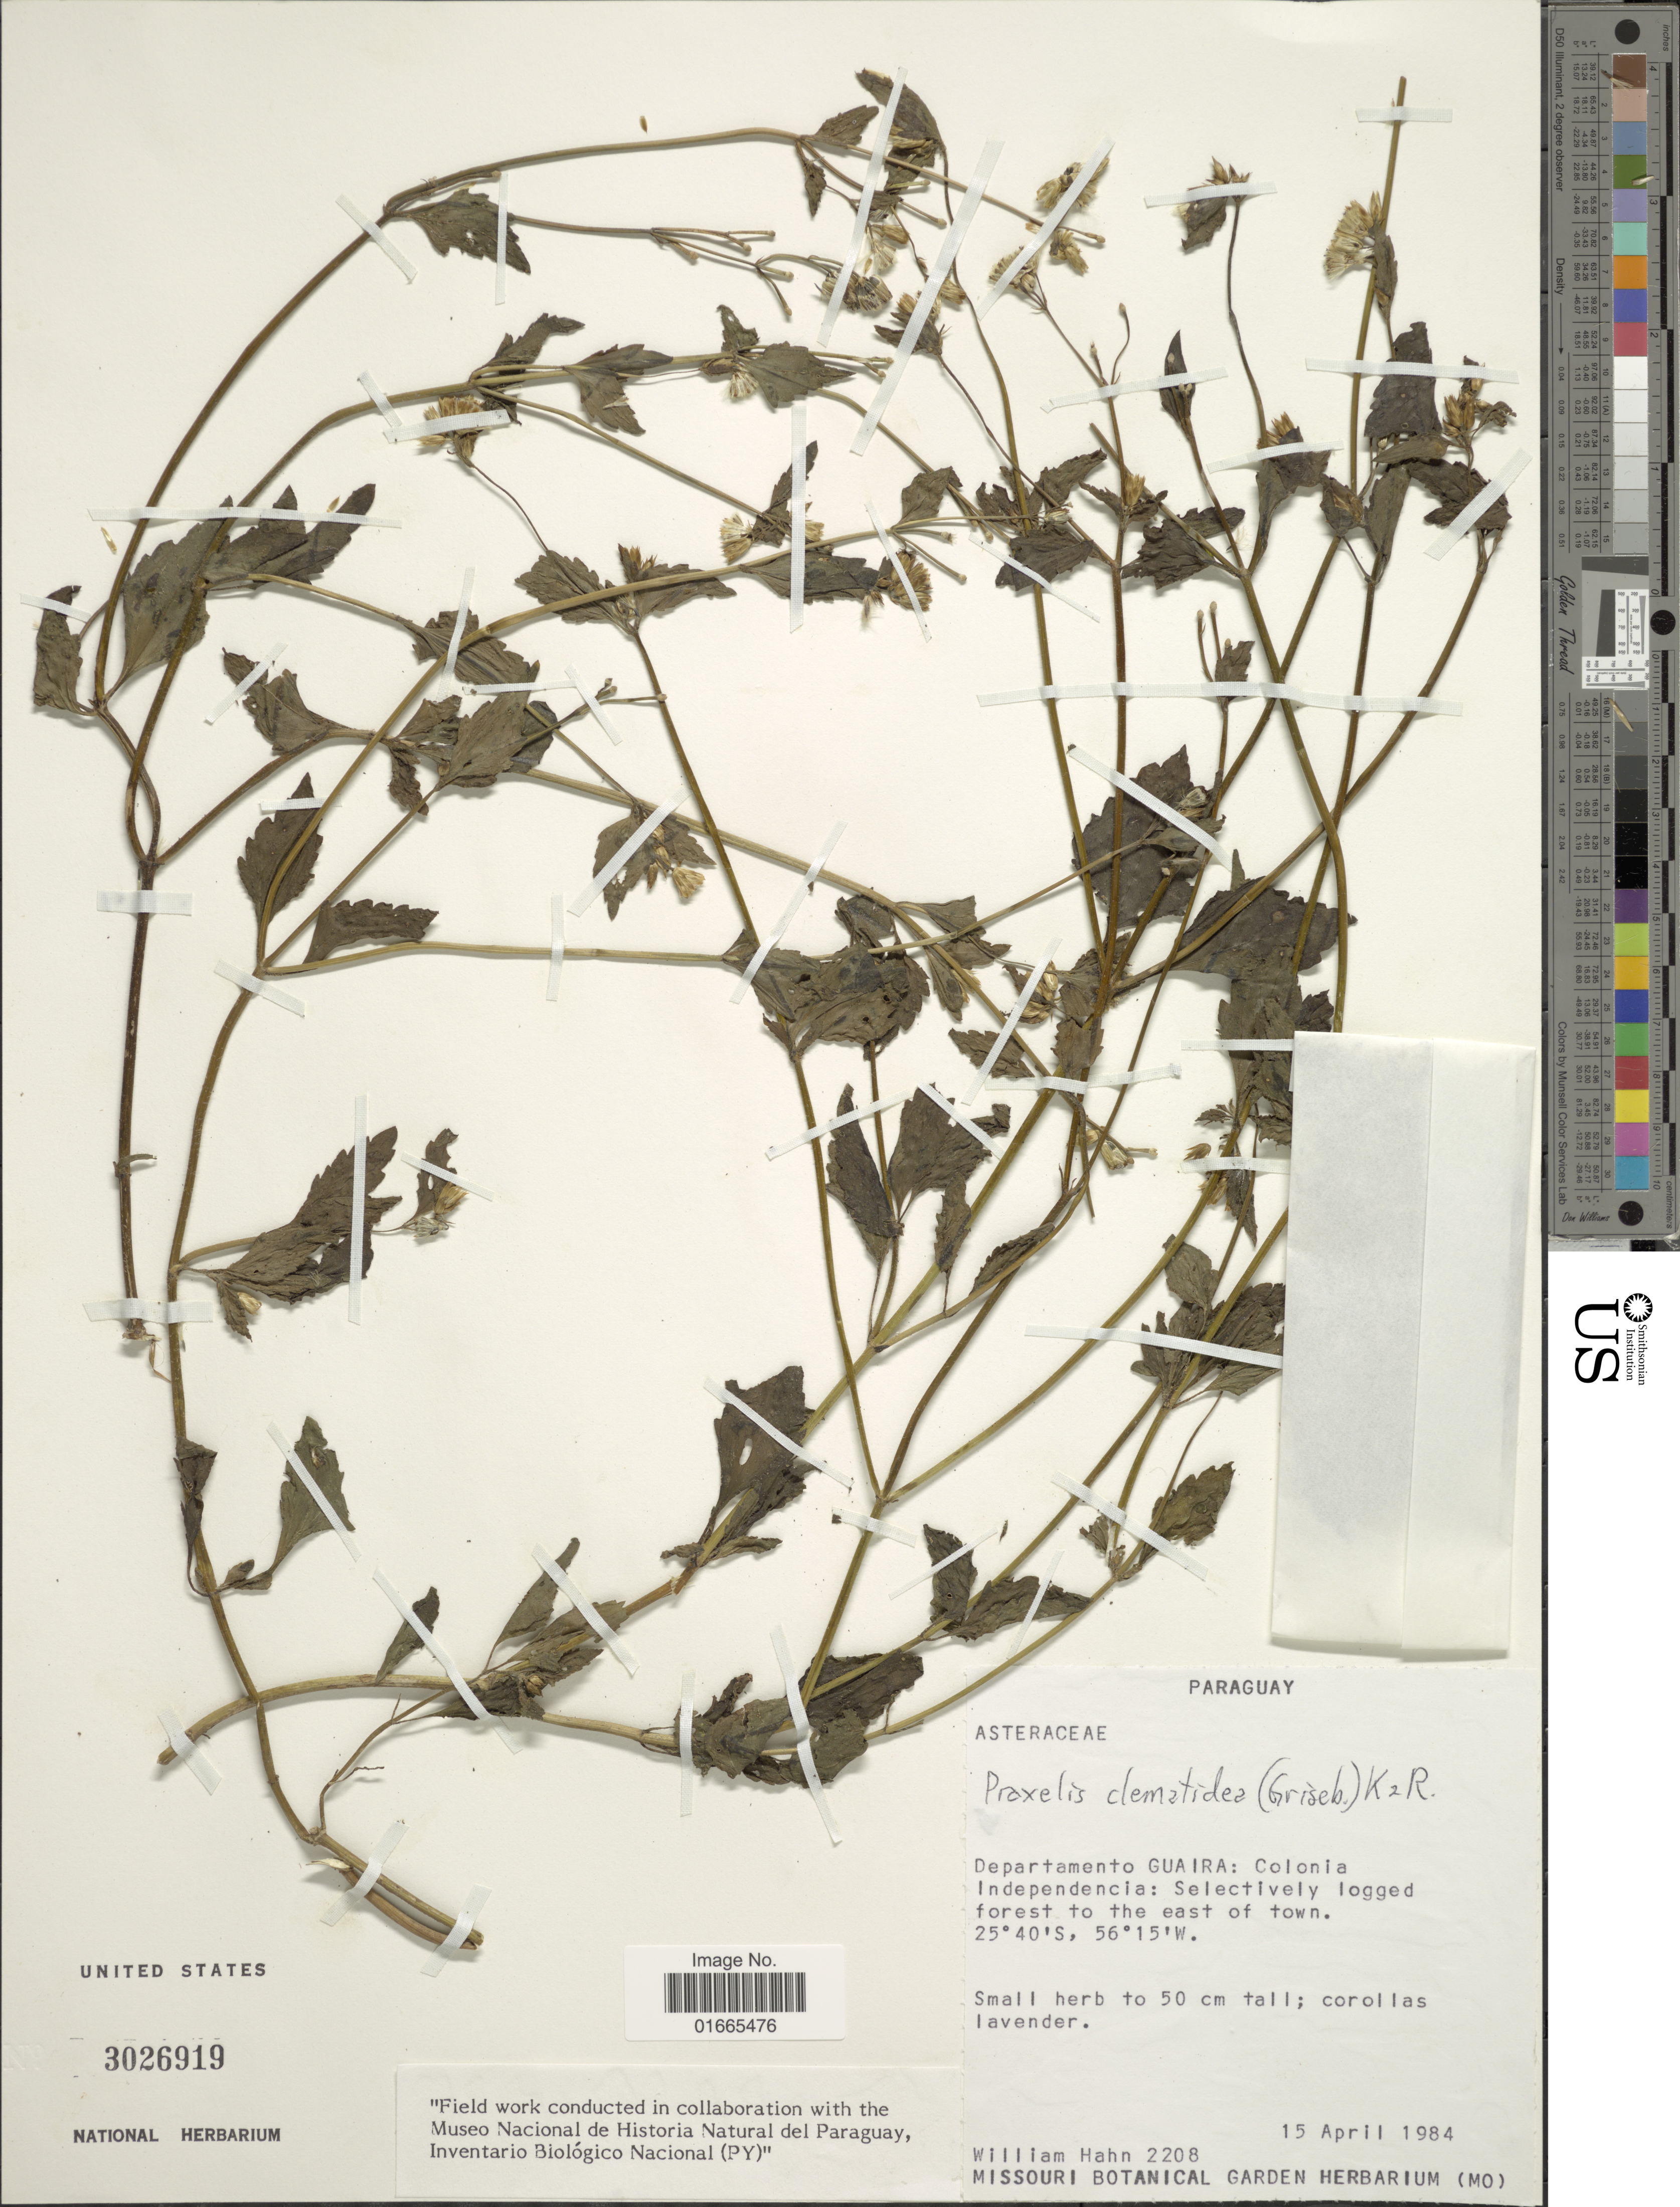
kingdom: Plantae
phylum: Tracheophyta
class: Magnoliopsida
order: Asterales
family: Asteraceae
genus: Praxelis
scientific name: Praxelis clematidea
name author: (Griseb.) R.M. King & H. Rob.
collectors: W. Hahn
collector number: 2208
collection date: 1984-04-15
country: Paraguay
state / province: Guaira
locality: Departamento Guaira: Colonia Independencia: selectively logged forest to the east of town.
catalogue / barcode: US 3026919